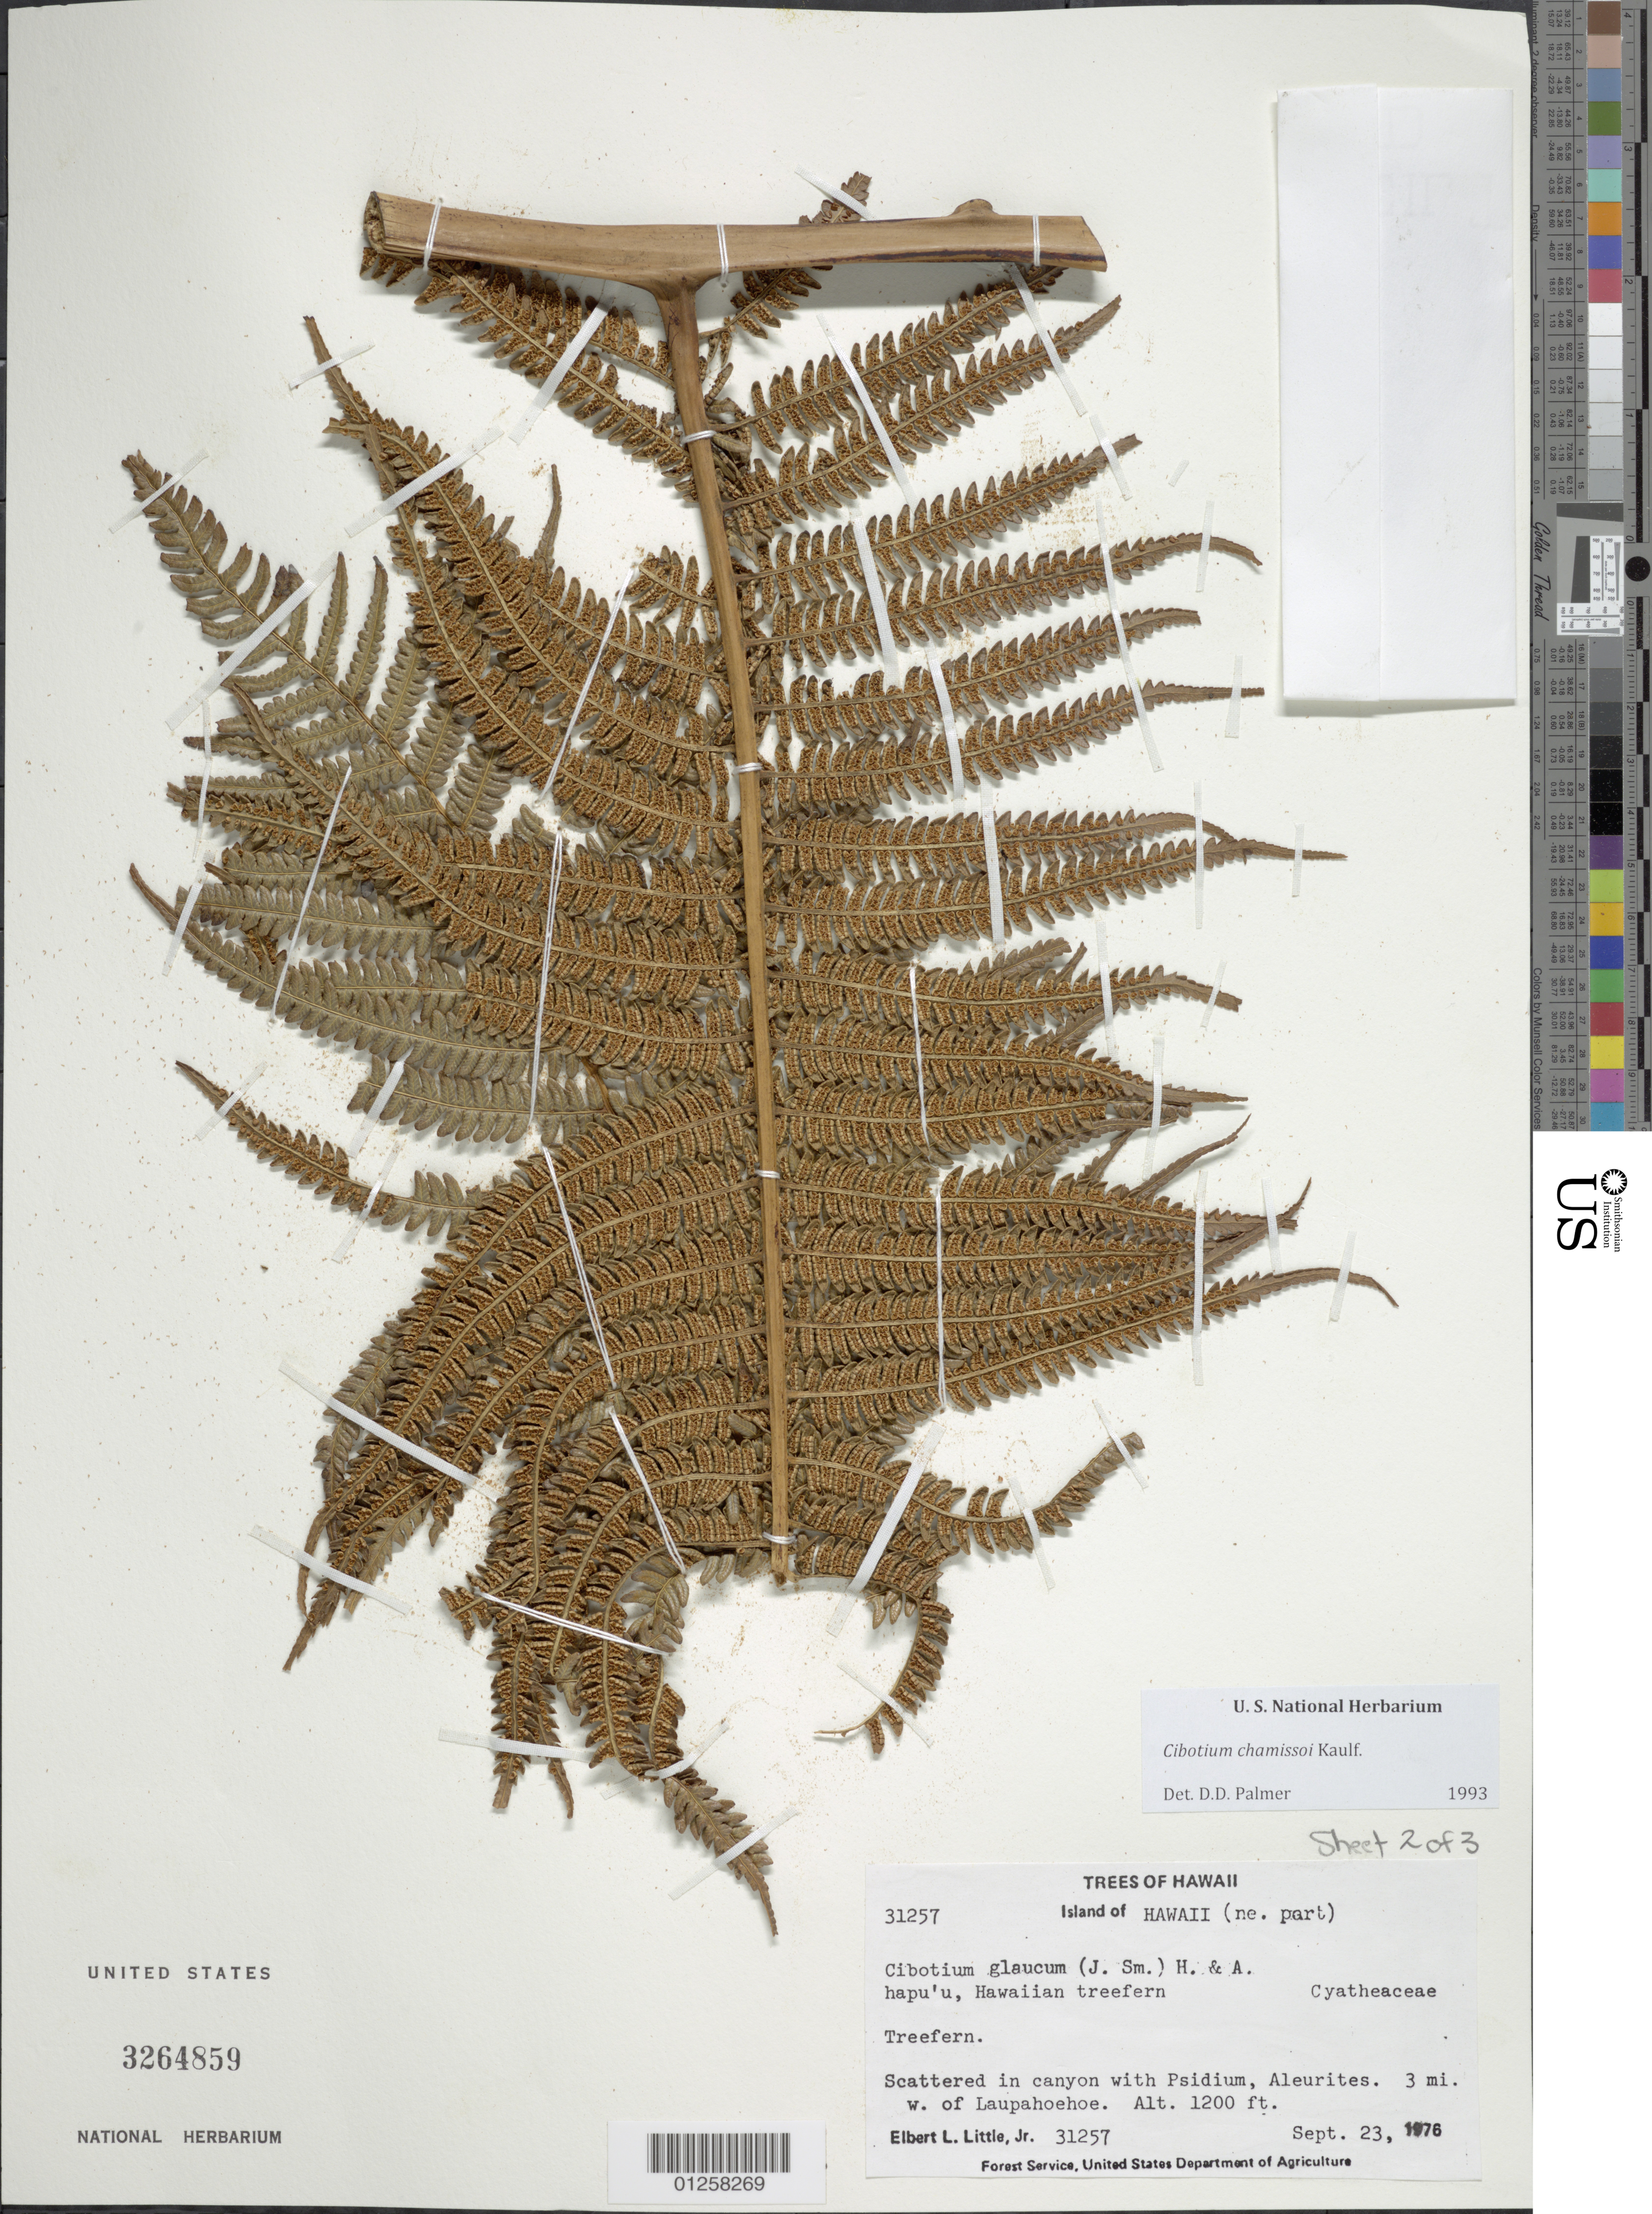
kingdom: Plantae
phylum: Tracheophyta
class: Polypodiopsida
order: Cyatheales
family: Cibotiaceae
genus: Cibotium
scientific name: Cibotium chamissoi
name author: Kaulf.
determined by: Palmer, D. D.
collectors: E. L. Little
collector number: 31257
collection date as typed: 23 Sep 1976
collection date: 1976-09-23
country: United States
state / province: Hawaii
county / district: Hawaii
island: Hawaii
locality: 3 mi W of Laupahoehoe.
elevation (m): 366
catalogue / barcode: US 3264859